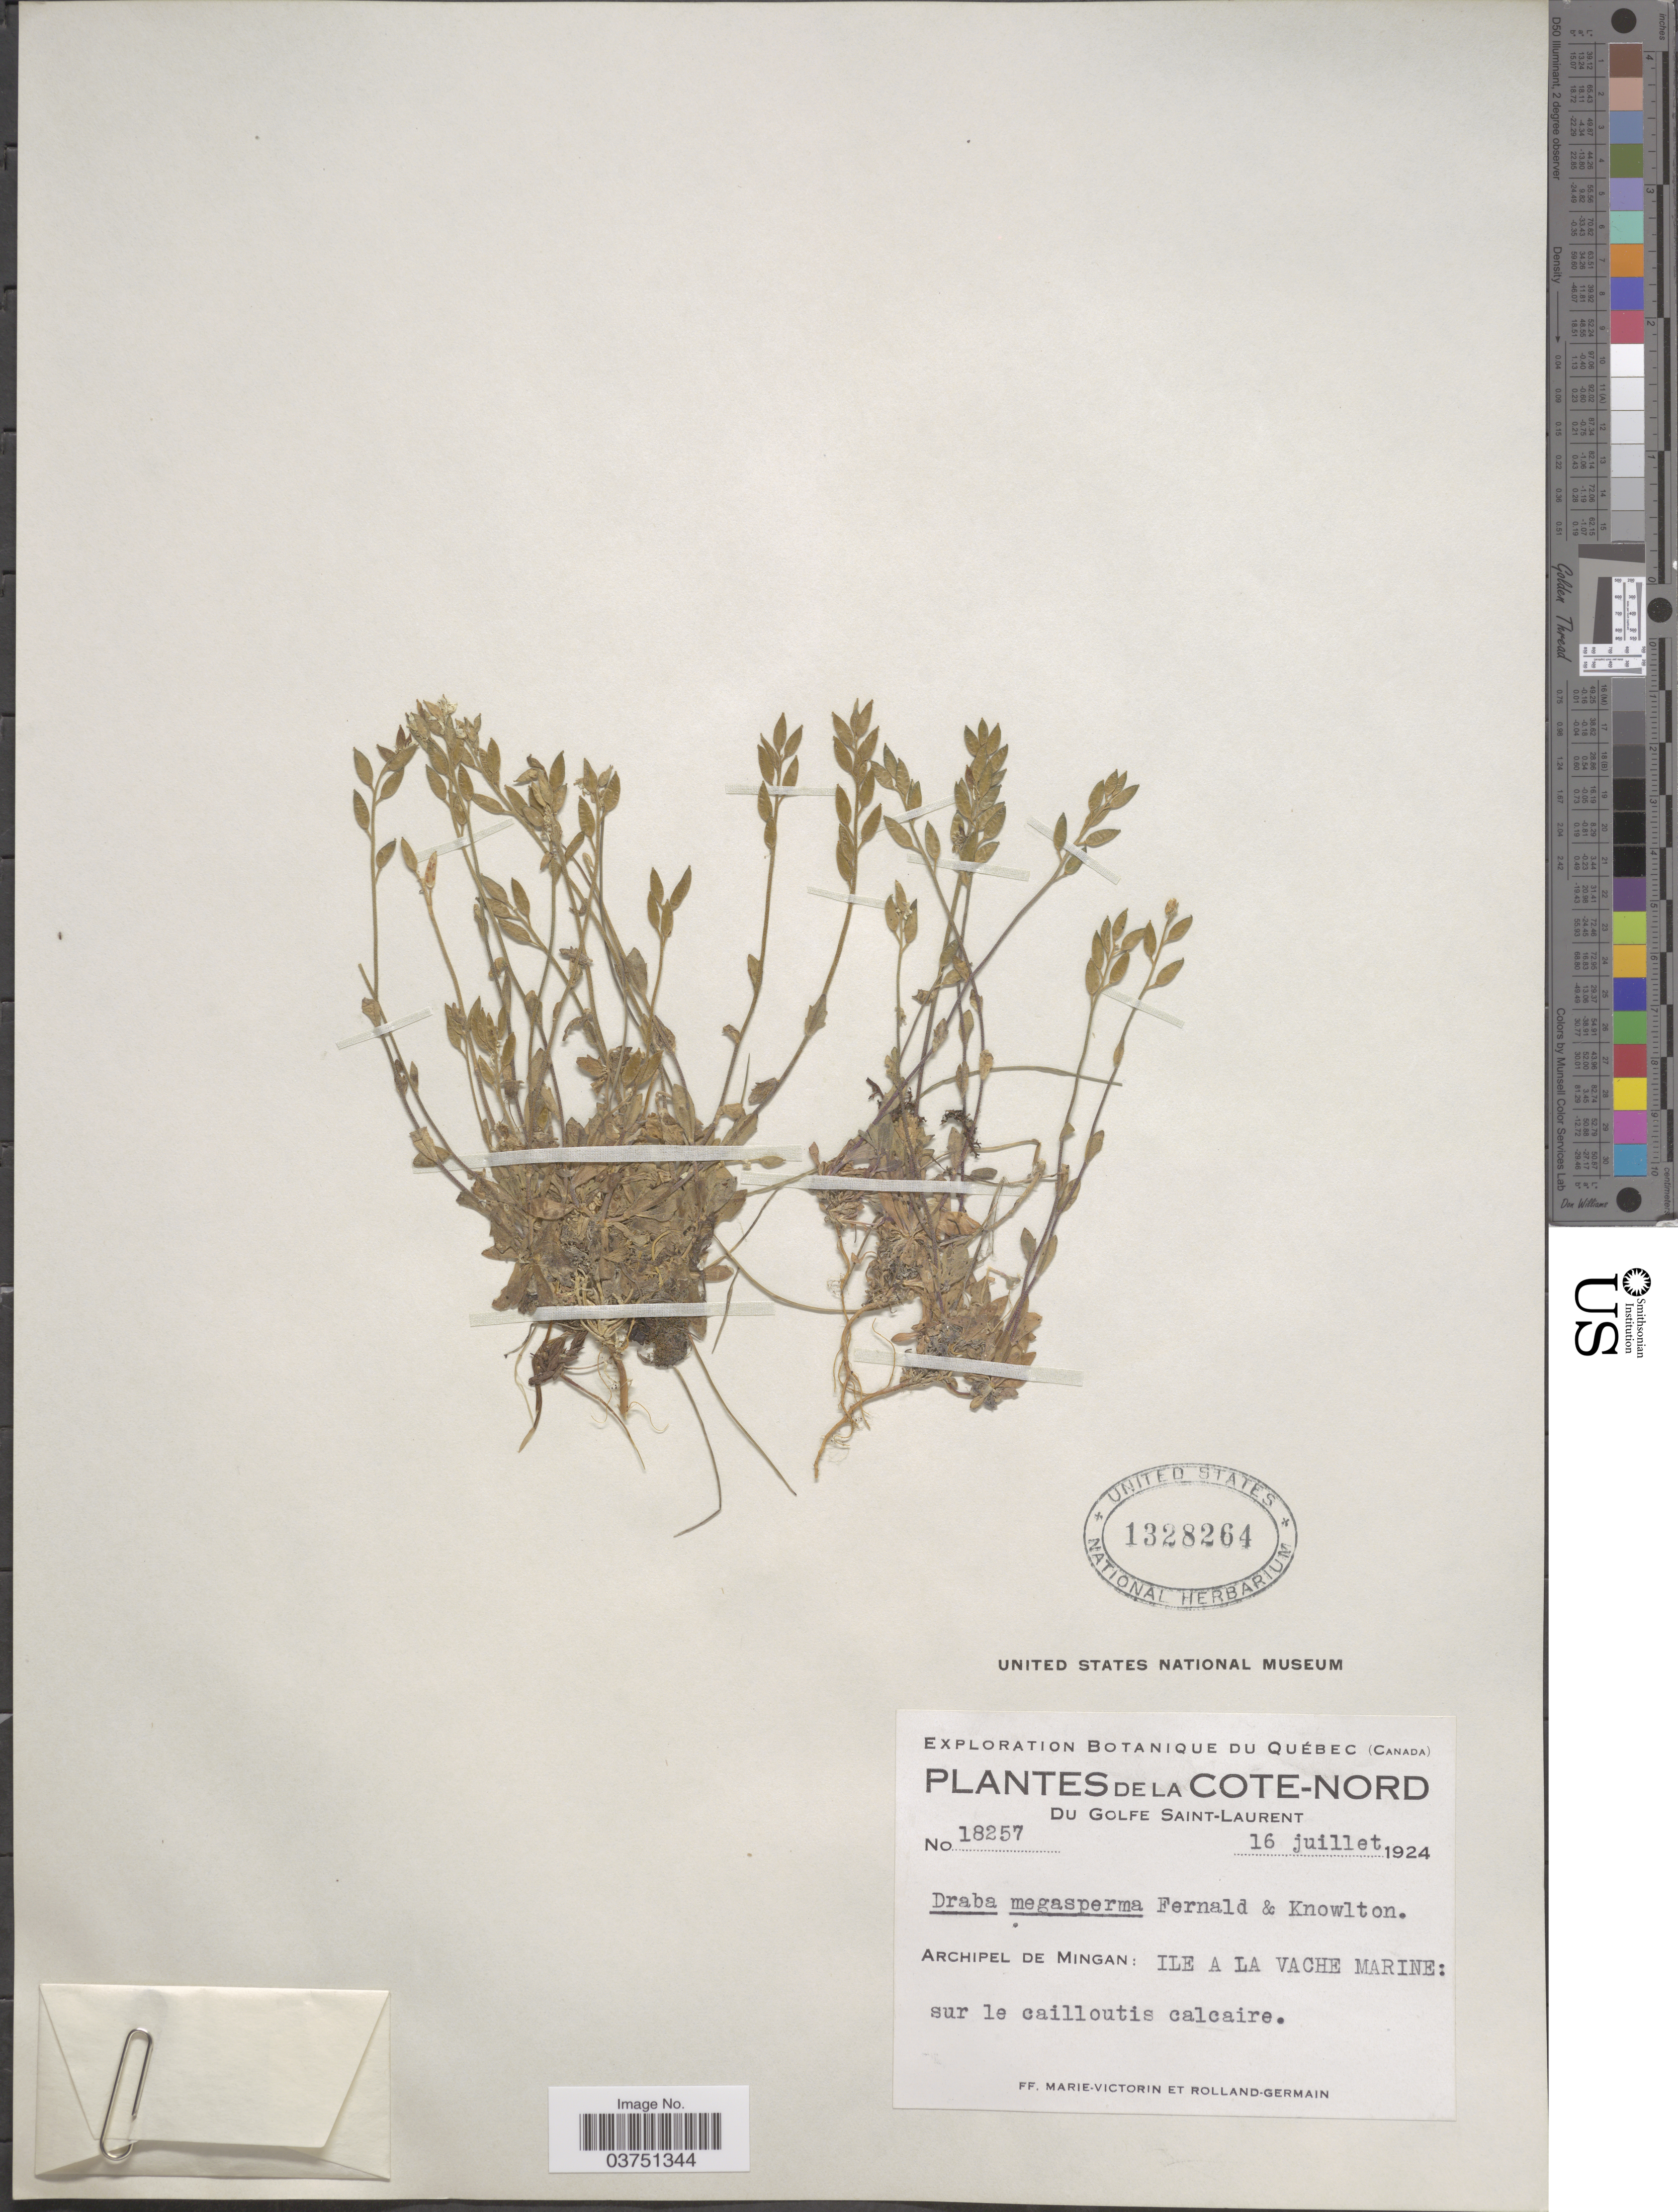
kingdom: Plantae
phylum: Tracheophyta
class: Magnoliopsida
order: Brassicales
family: Brassicaceae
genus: Draba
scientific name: Draba glabella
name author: Pursh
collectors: F. Marie-Victorin & Rolland-Germain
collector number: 18257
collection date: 1924-07-16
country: Canada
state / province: Quebec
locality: La Cote-Nord du Golfe Saint-Laurent. Archipel De Mingan: Ile A La Vache Marine.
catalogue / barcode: US 1328264